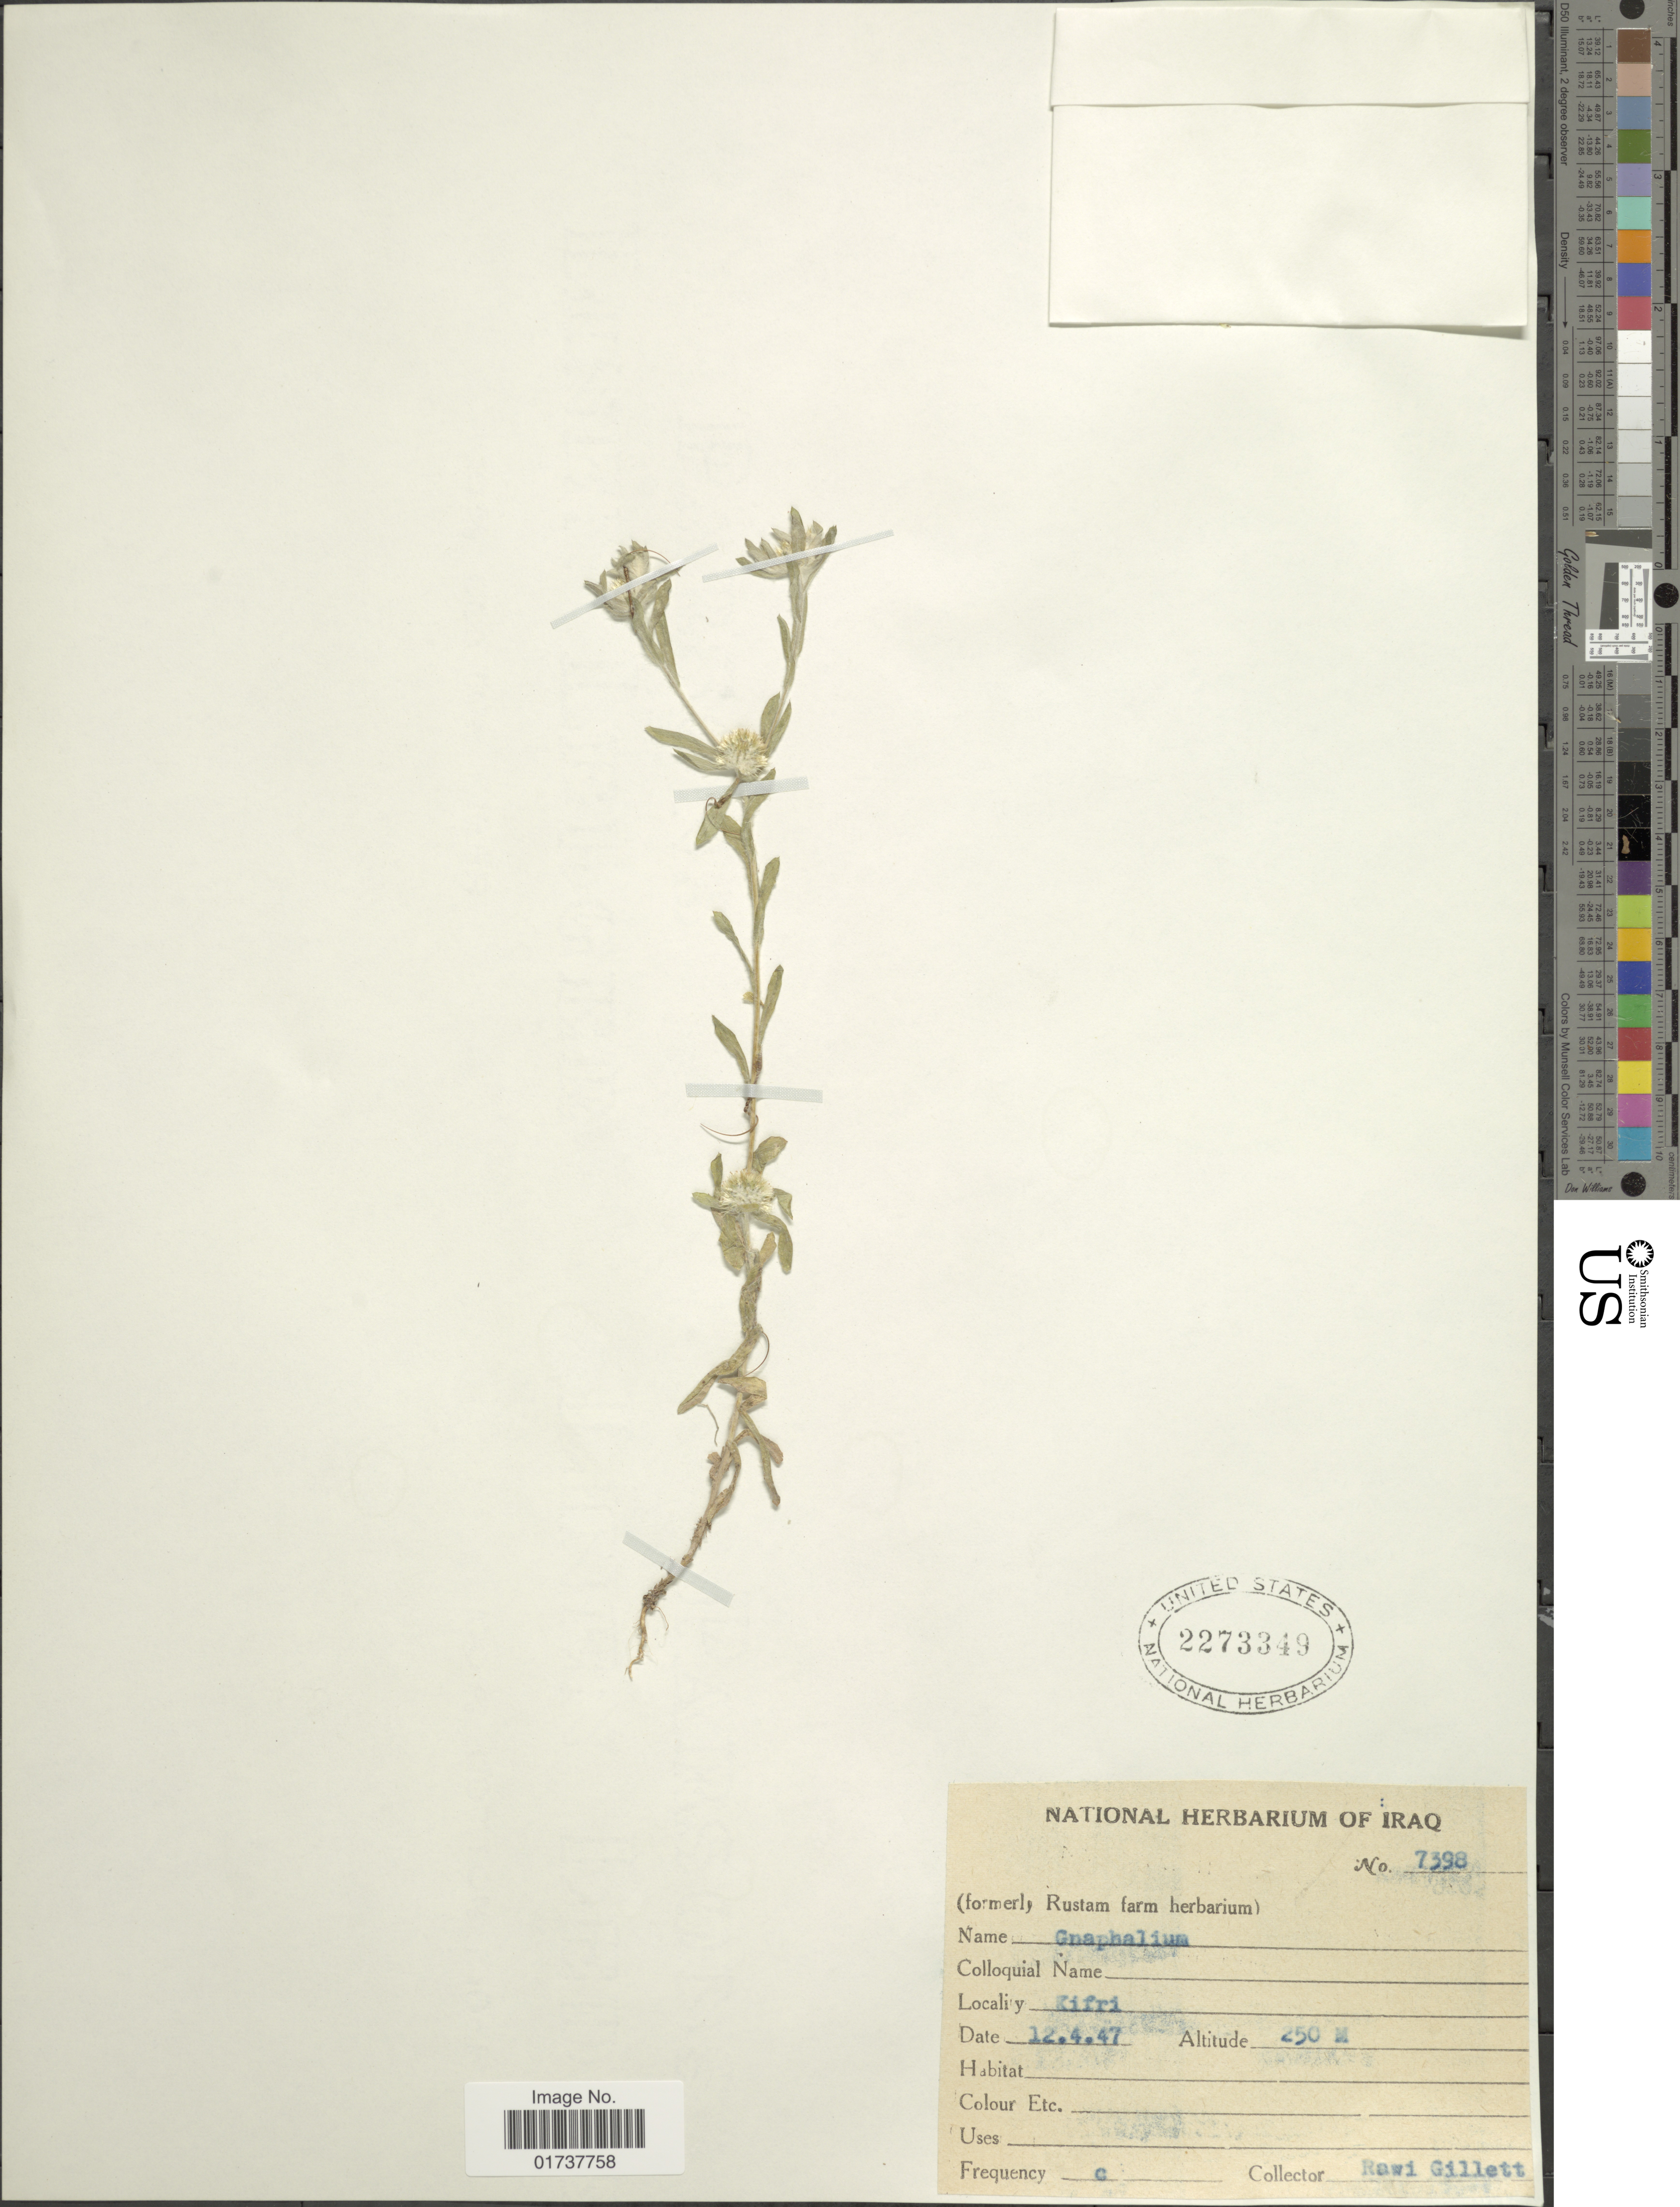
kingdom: Plantae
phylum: Tracheophyta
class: Magnoliopsida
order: Asterales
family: Asteraceae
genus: Gnaphalium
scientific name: Gnaphalium sp.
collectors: R. Gillett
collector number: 7398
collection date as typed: Transcribed d/m/y: 12/4/47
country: Iraq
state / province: Diyālá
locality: Kifri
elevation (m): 250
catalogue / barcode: US 2273349